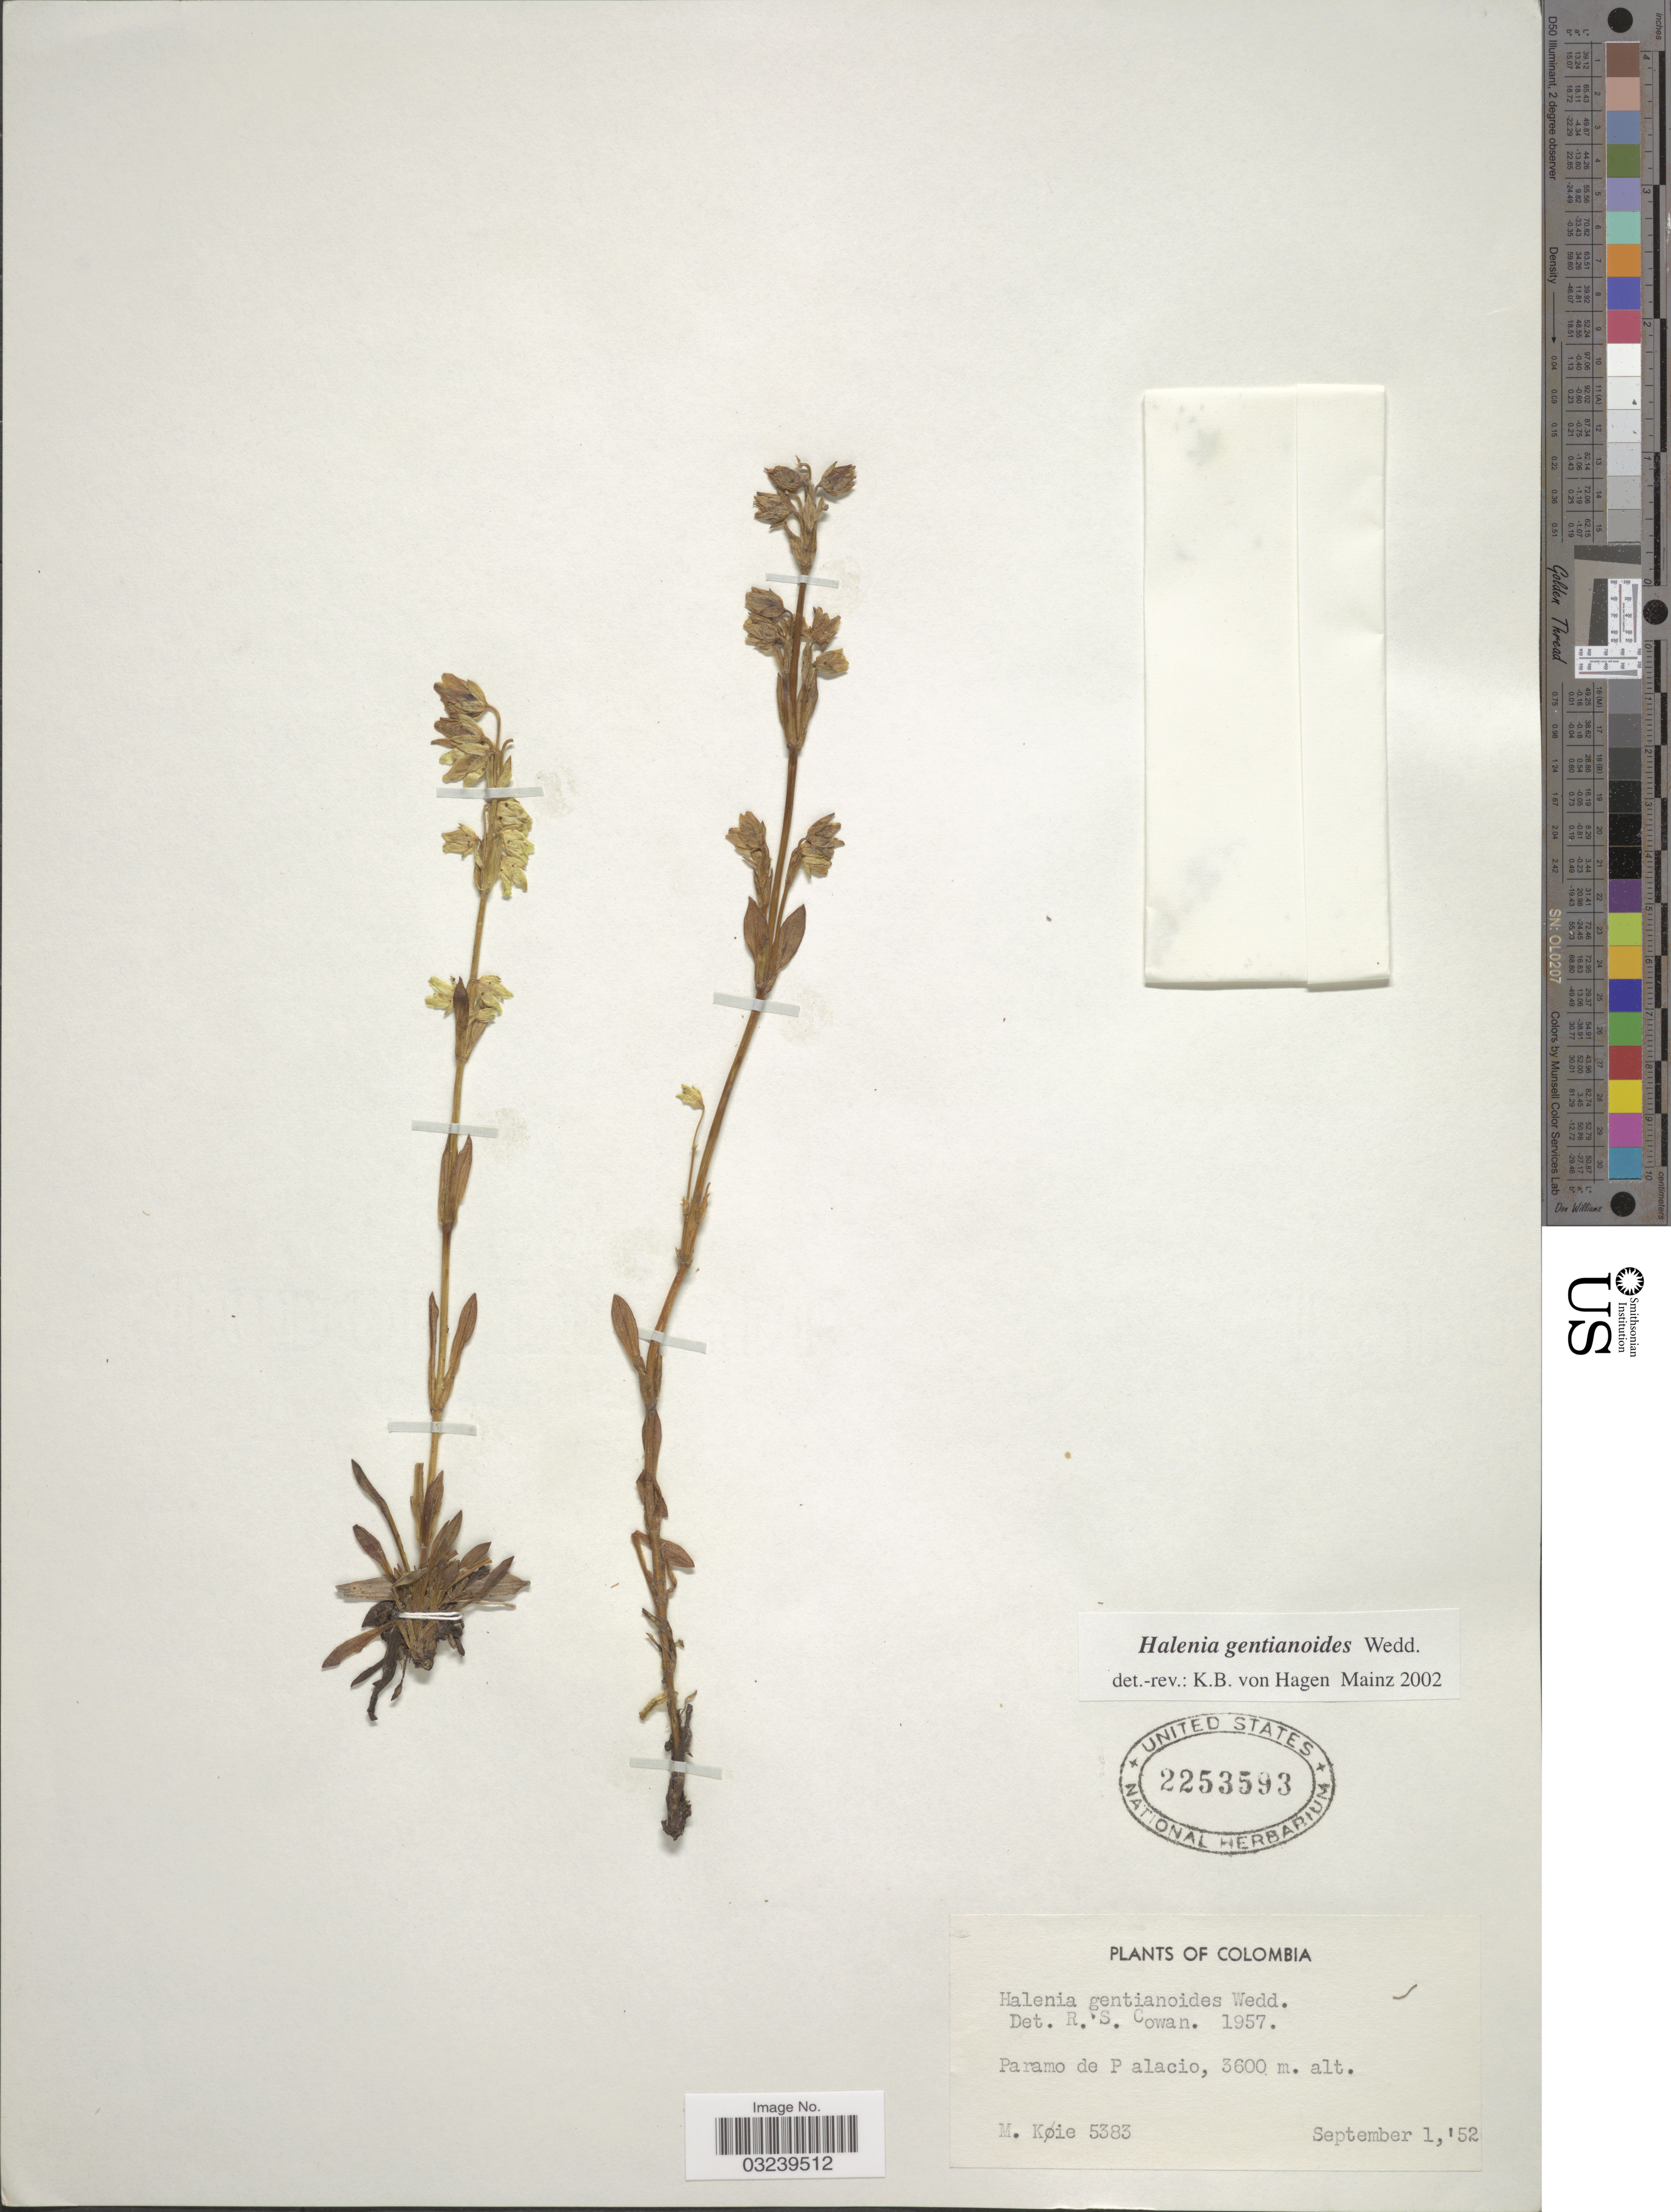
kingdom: Plantae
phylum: Tracheophyta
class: Magnoliopsida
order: Gentianales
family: Gentianaceae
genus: Halenia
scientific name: Halenia gentianoides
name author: Wedd.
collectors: M. Köie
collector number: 5383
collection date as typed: Transcribed d/m/y: 1/9/52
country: Colombia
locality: Paramo de Palacio.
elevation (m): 3600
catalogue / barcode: US 2253593